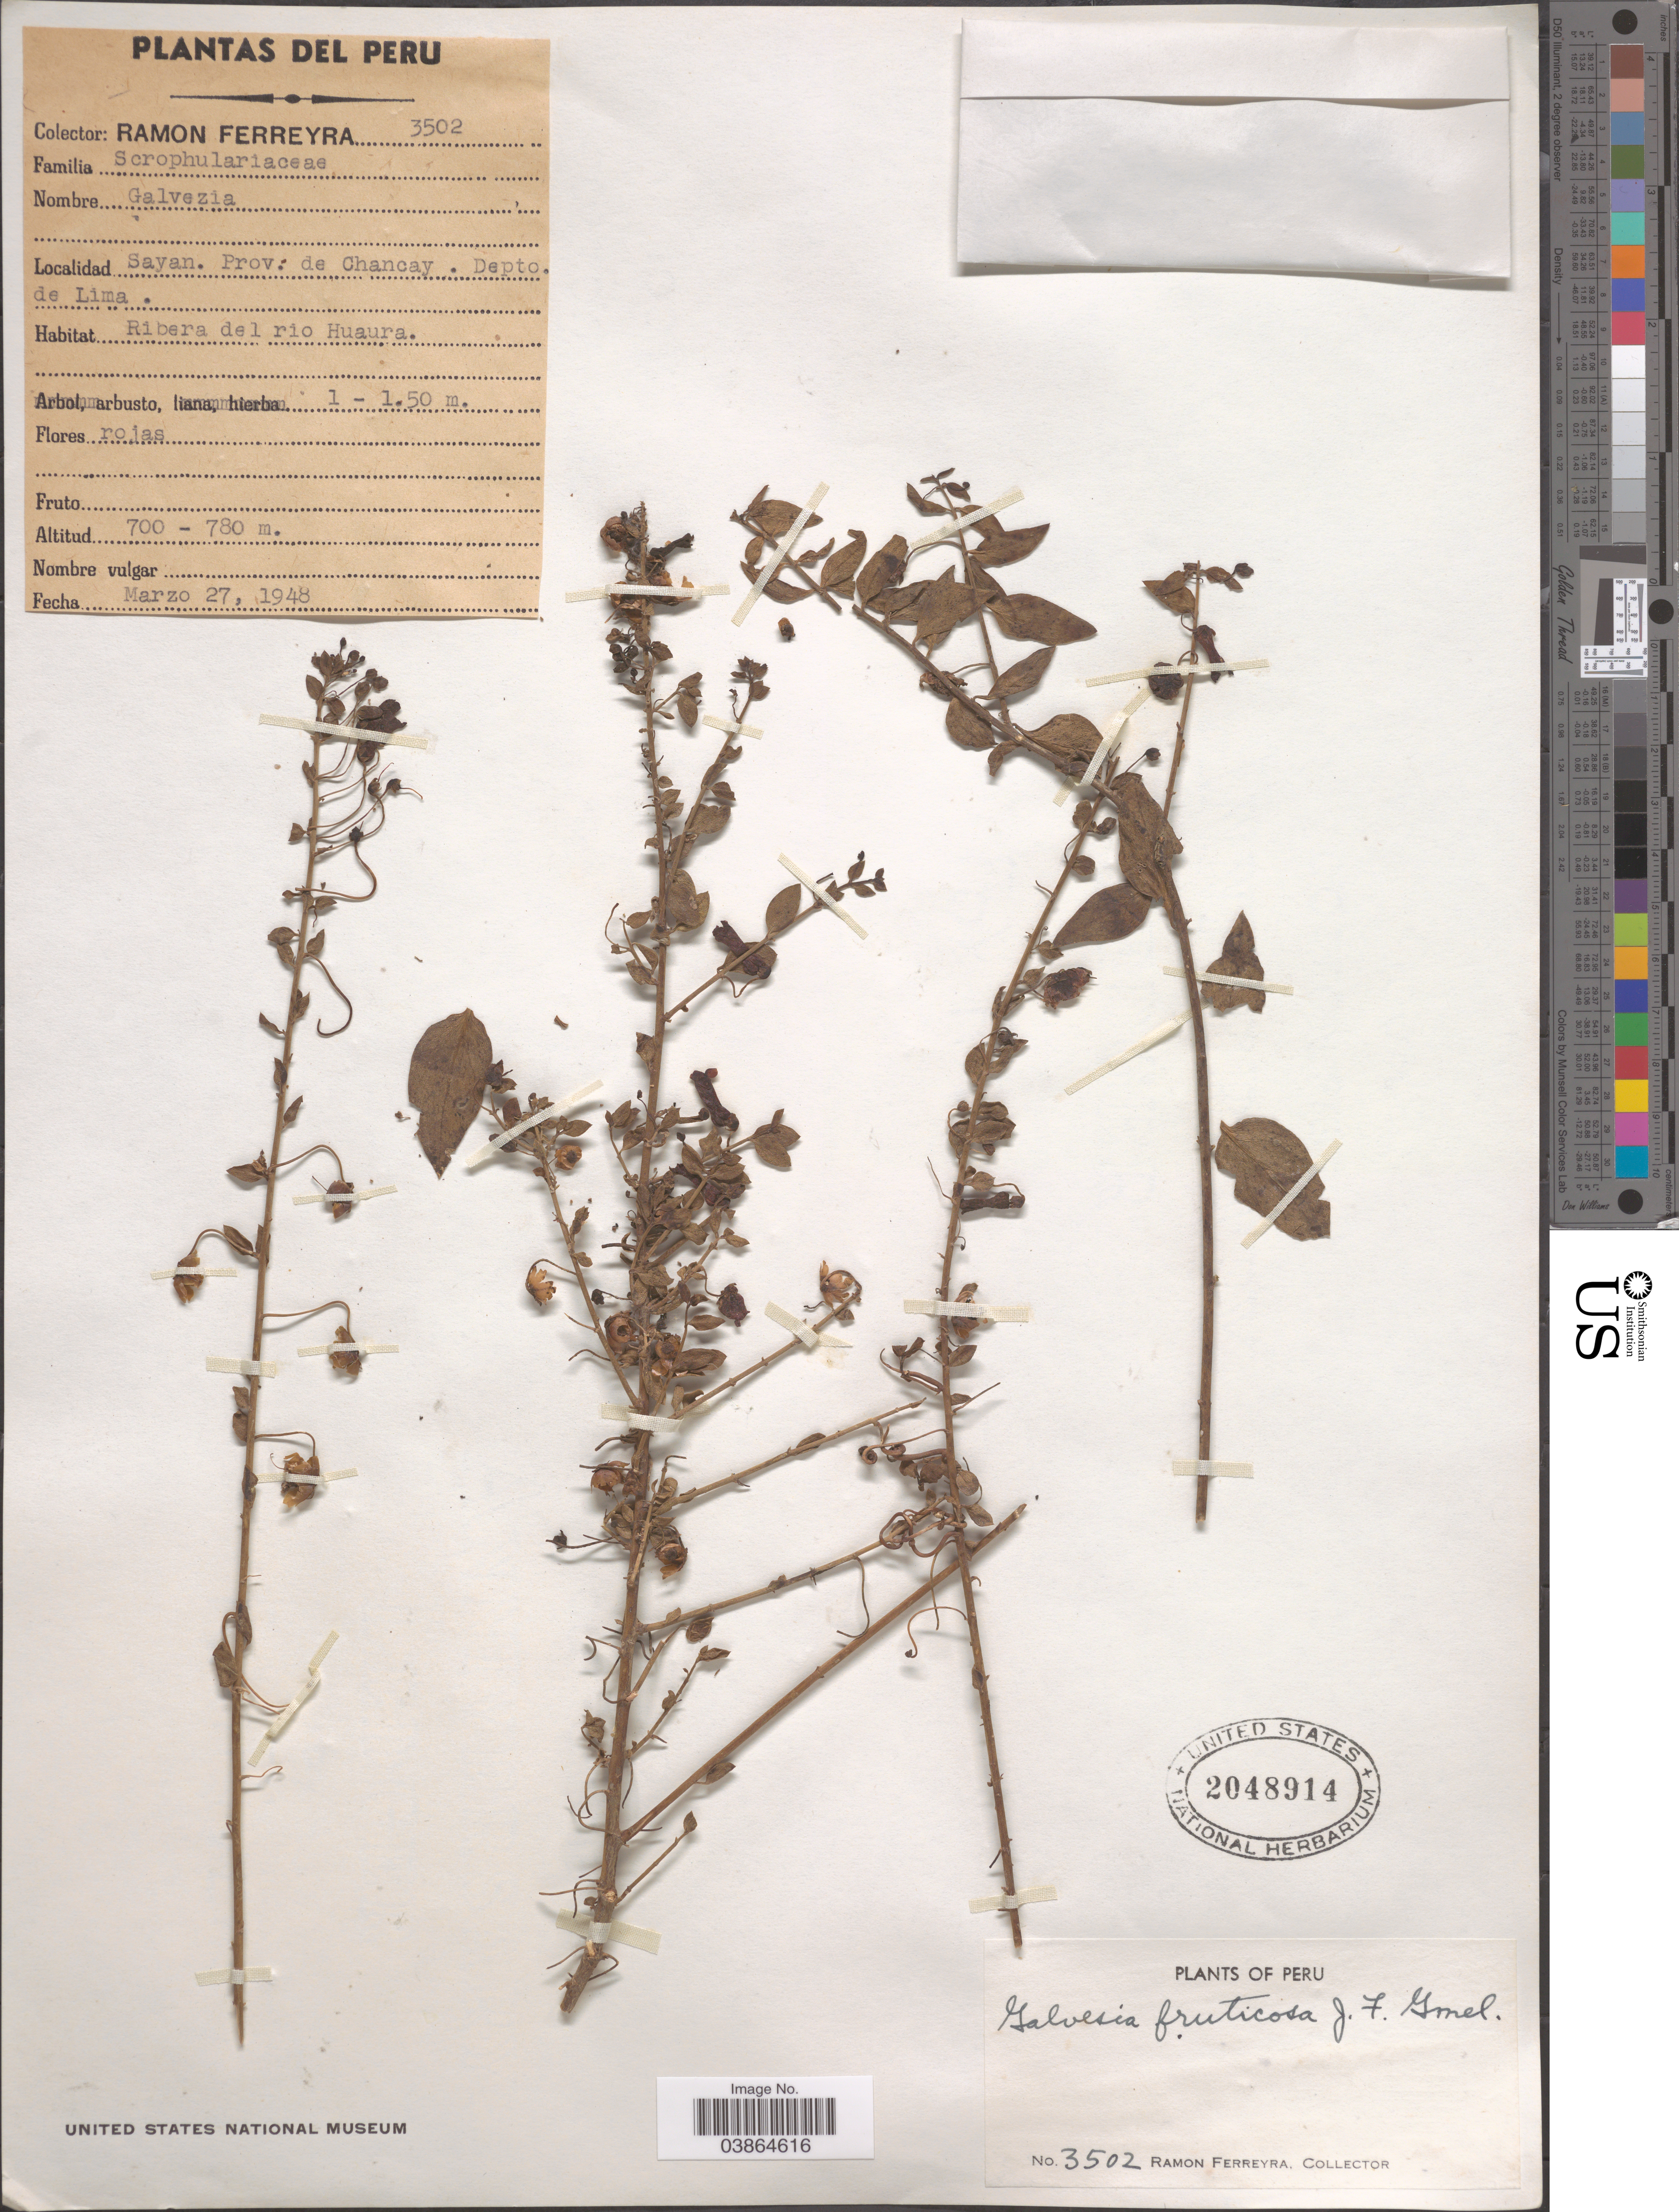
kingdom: Plantae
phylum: Tracheophyta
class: Magnoliopsida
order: Lamiales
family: Plantaginaceae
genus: Galvezia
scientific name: Galvezia fruticosa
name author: J.F. Gmel.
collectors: R. A. Ferreyra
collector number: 3502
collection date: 1948-03-27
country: Peru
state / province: Lima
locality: Sayan. Prov. de Chancay. Depto. de Lima.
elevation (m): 700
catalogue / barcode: US 2048914